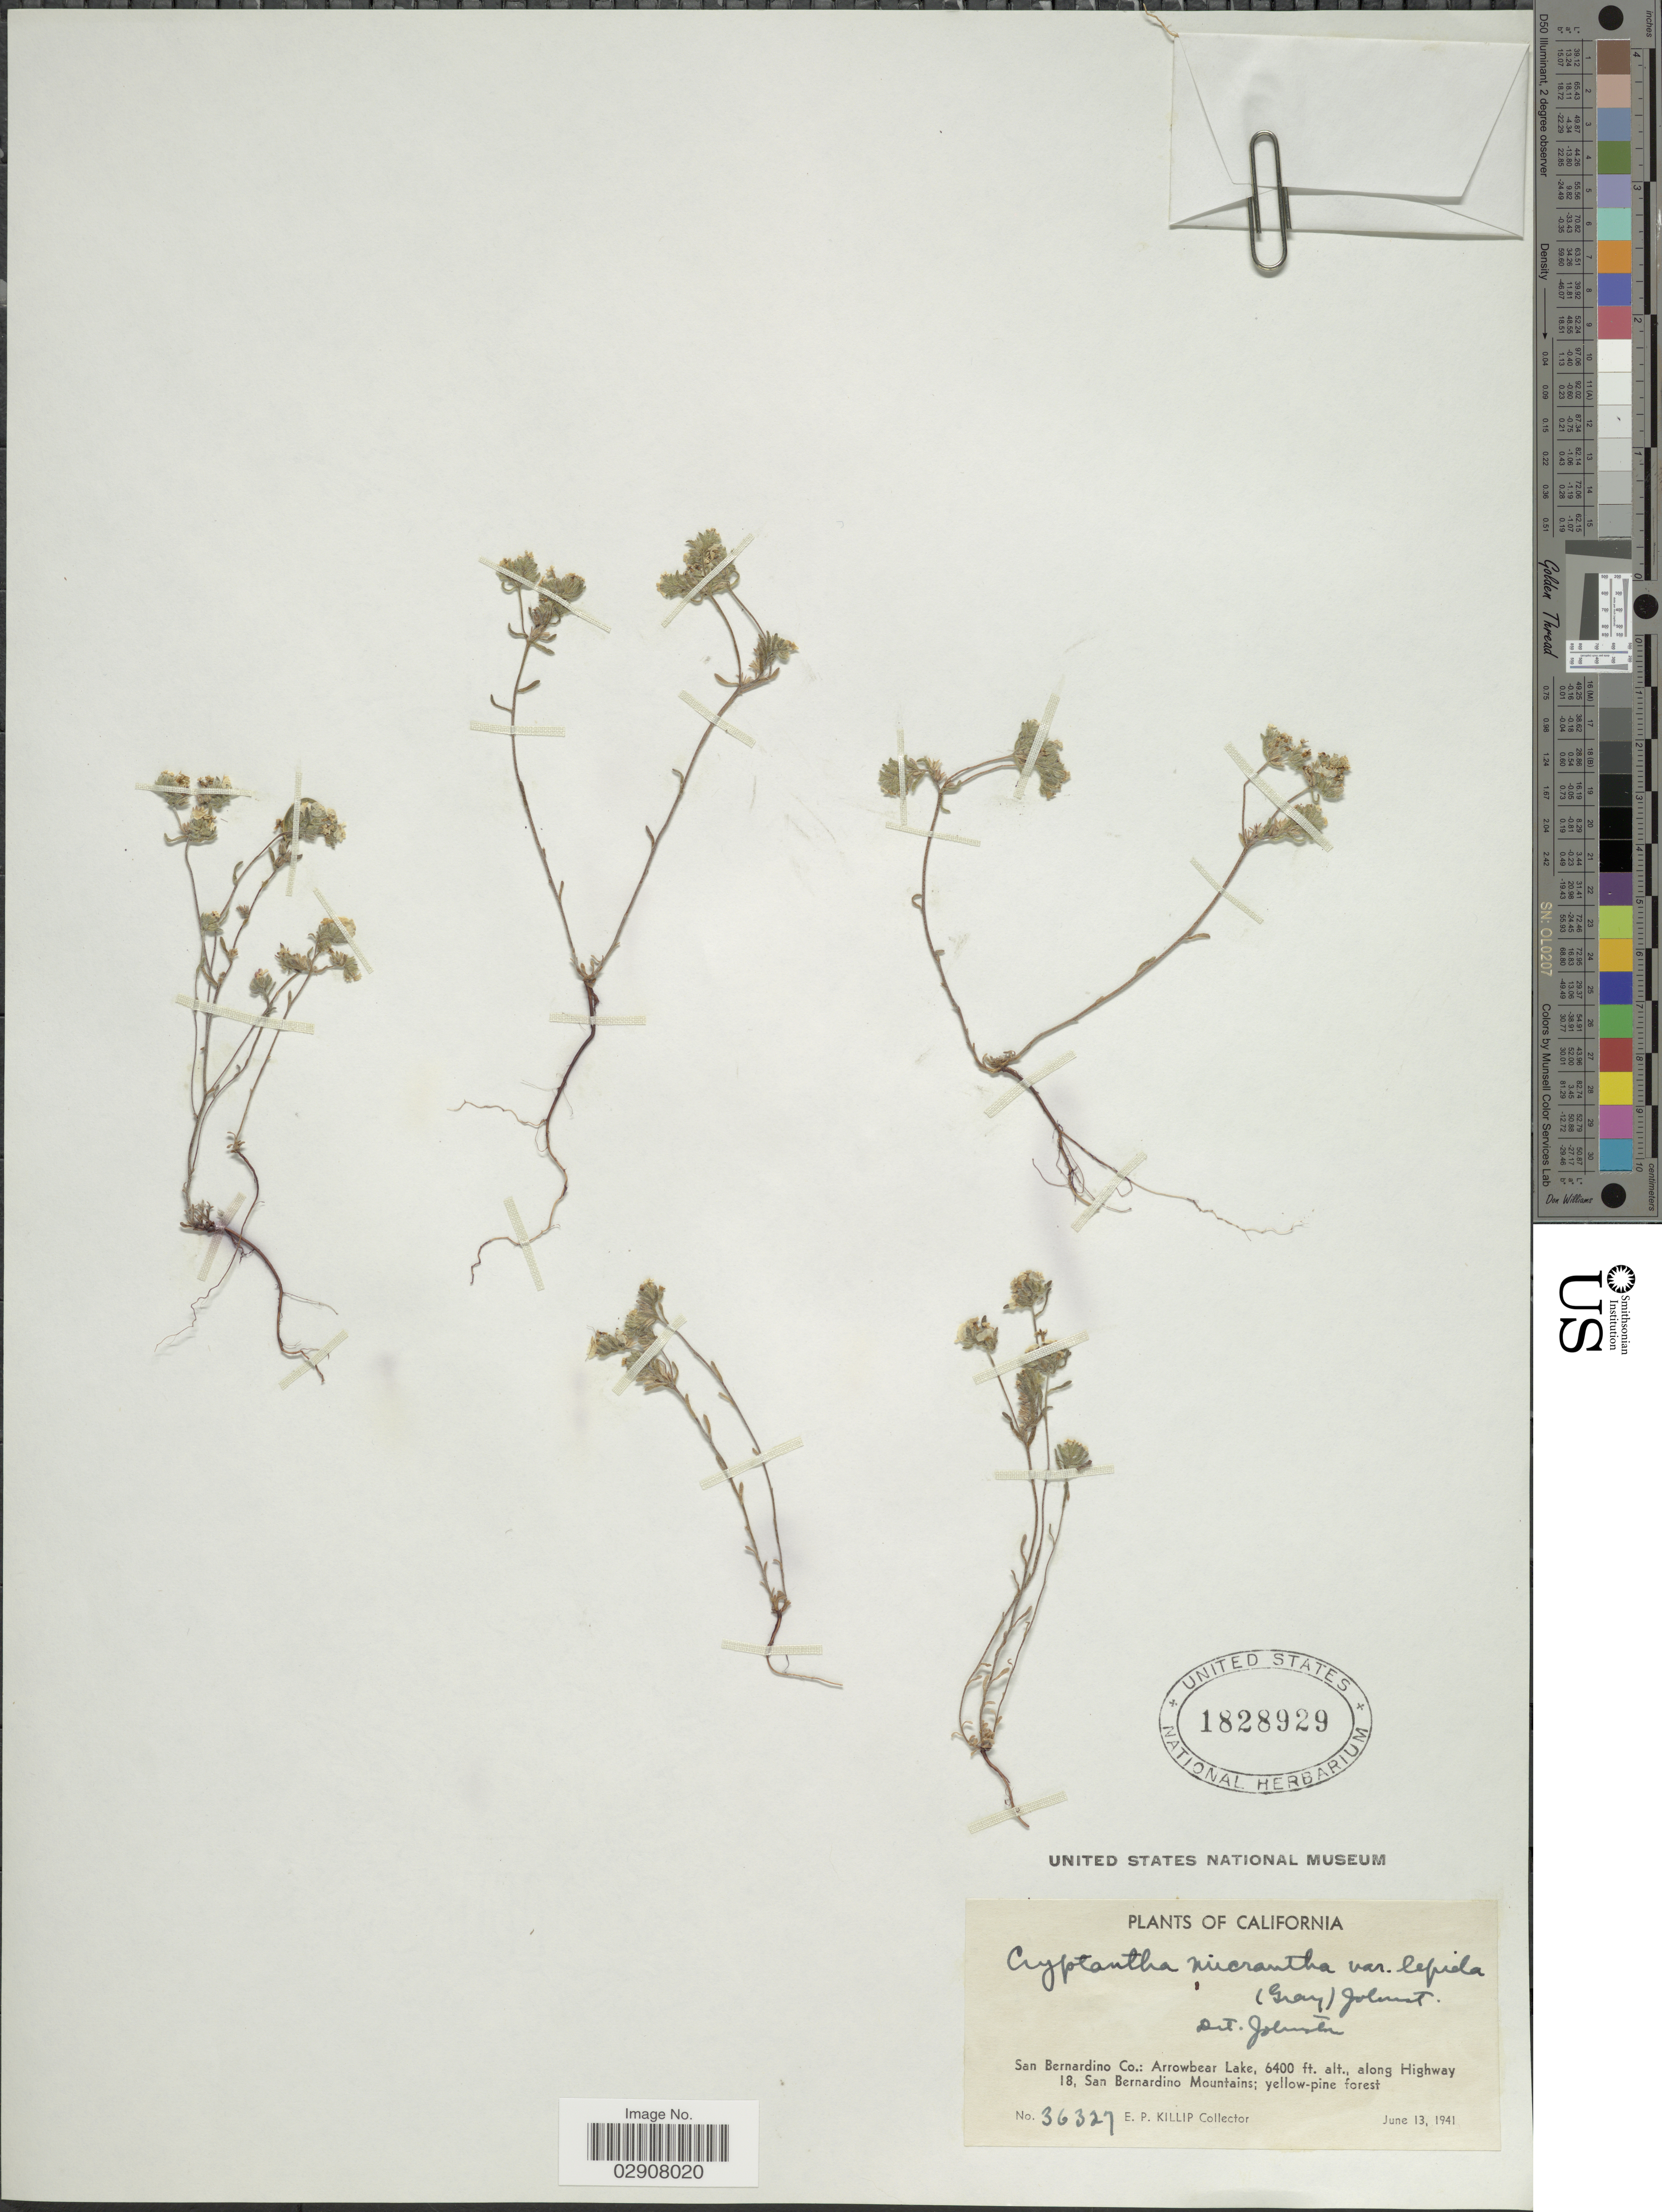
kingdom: Plantae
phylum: Tracheophyta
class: Magnoliopsida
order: Boraginales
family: Boraginaceae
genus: Cryptantha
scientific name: Cryptantha micrantha var. lepida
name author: (A. Gray) I.M. Johnst.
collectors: E. P. Killip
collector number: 36327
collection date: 1941-06-13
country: United States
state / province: California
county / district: San Bernardino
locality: San Bernardino Co., Arrowbear Lake, along highway 18, San Bernardino Mountains.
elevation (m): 1951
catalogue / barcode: US 1828929